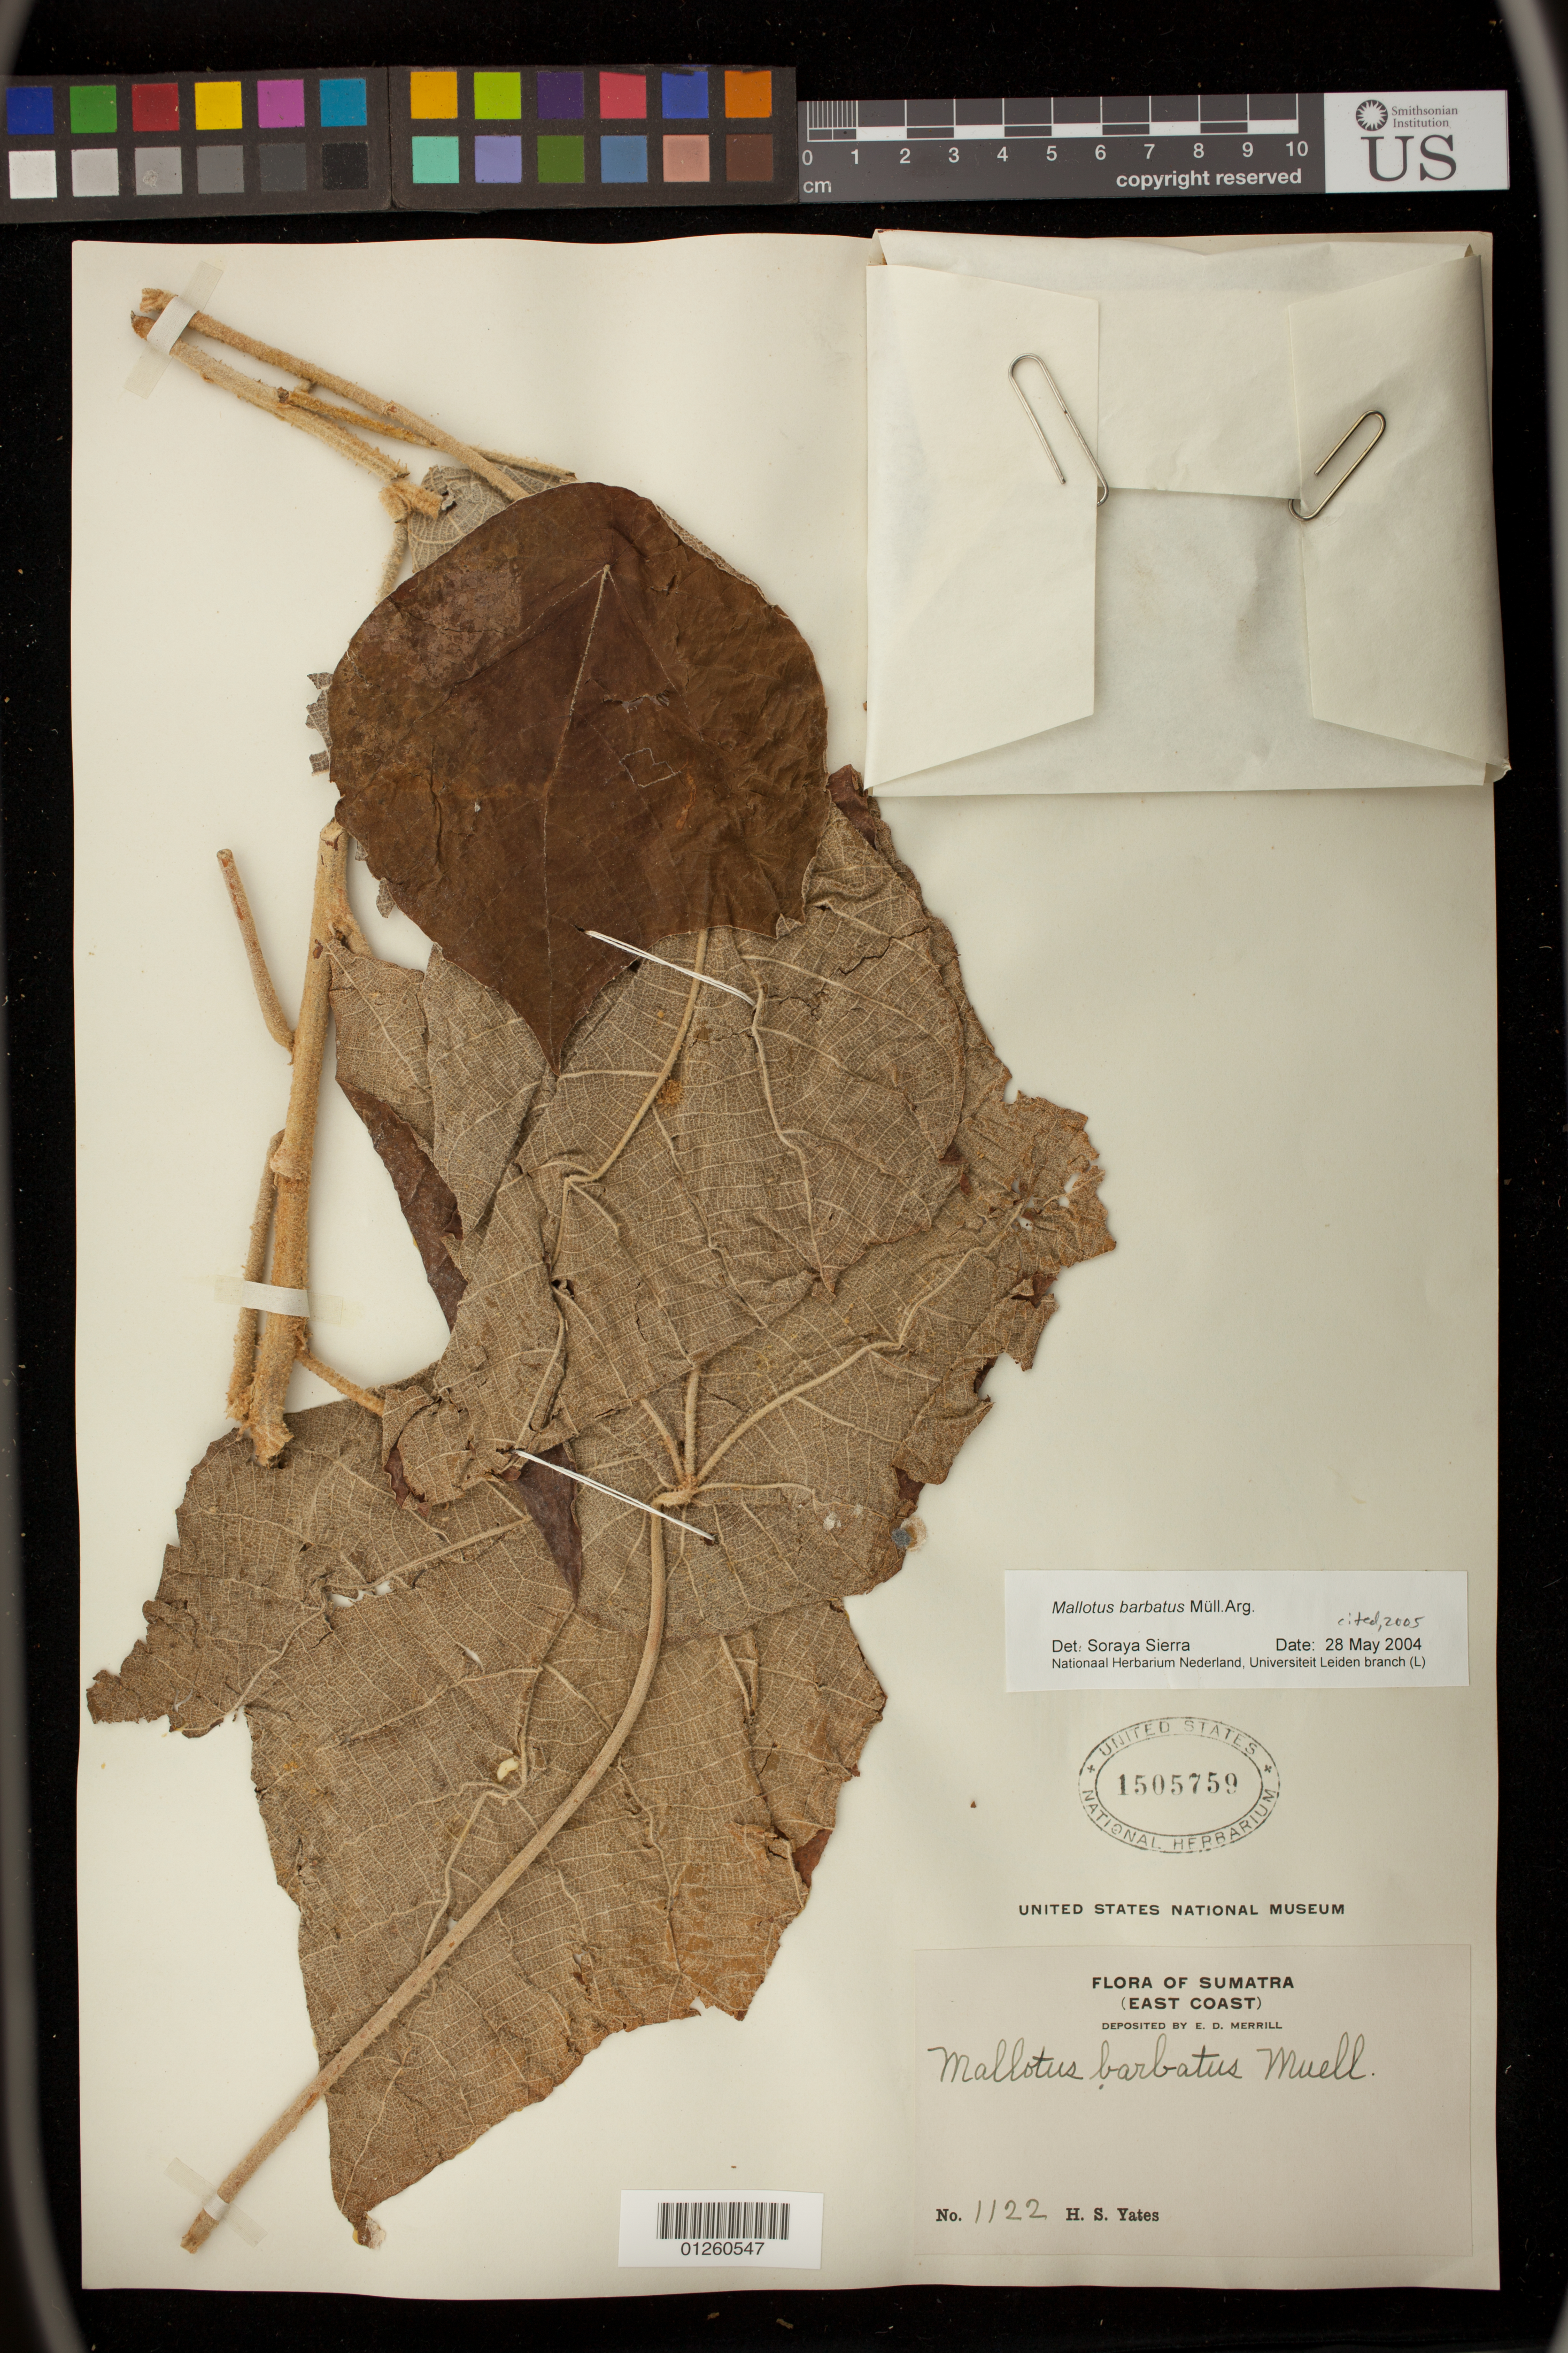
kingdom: Plantae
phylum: Tracheophyta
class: Magnoliopsida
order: Malpighiales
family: Euphorbiaceae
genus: Mallotus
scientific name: Mallotus barbatus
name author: Müll. Arg.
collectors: H. S. Yates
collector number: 1122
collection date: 1923/1927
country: Indonesia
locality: Sumatra (East Coast)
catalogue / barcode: US 1505759